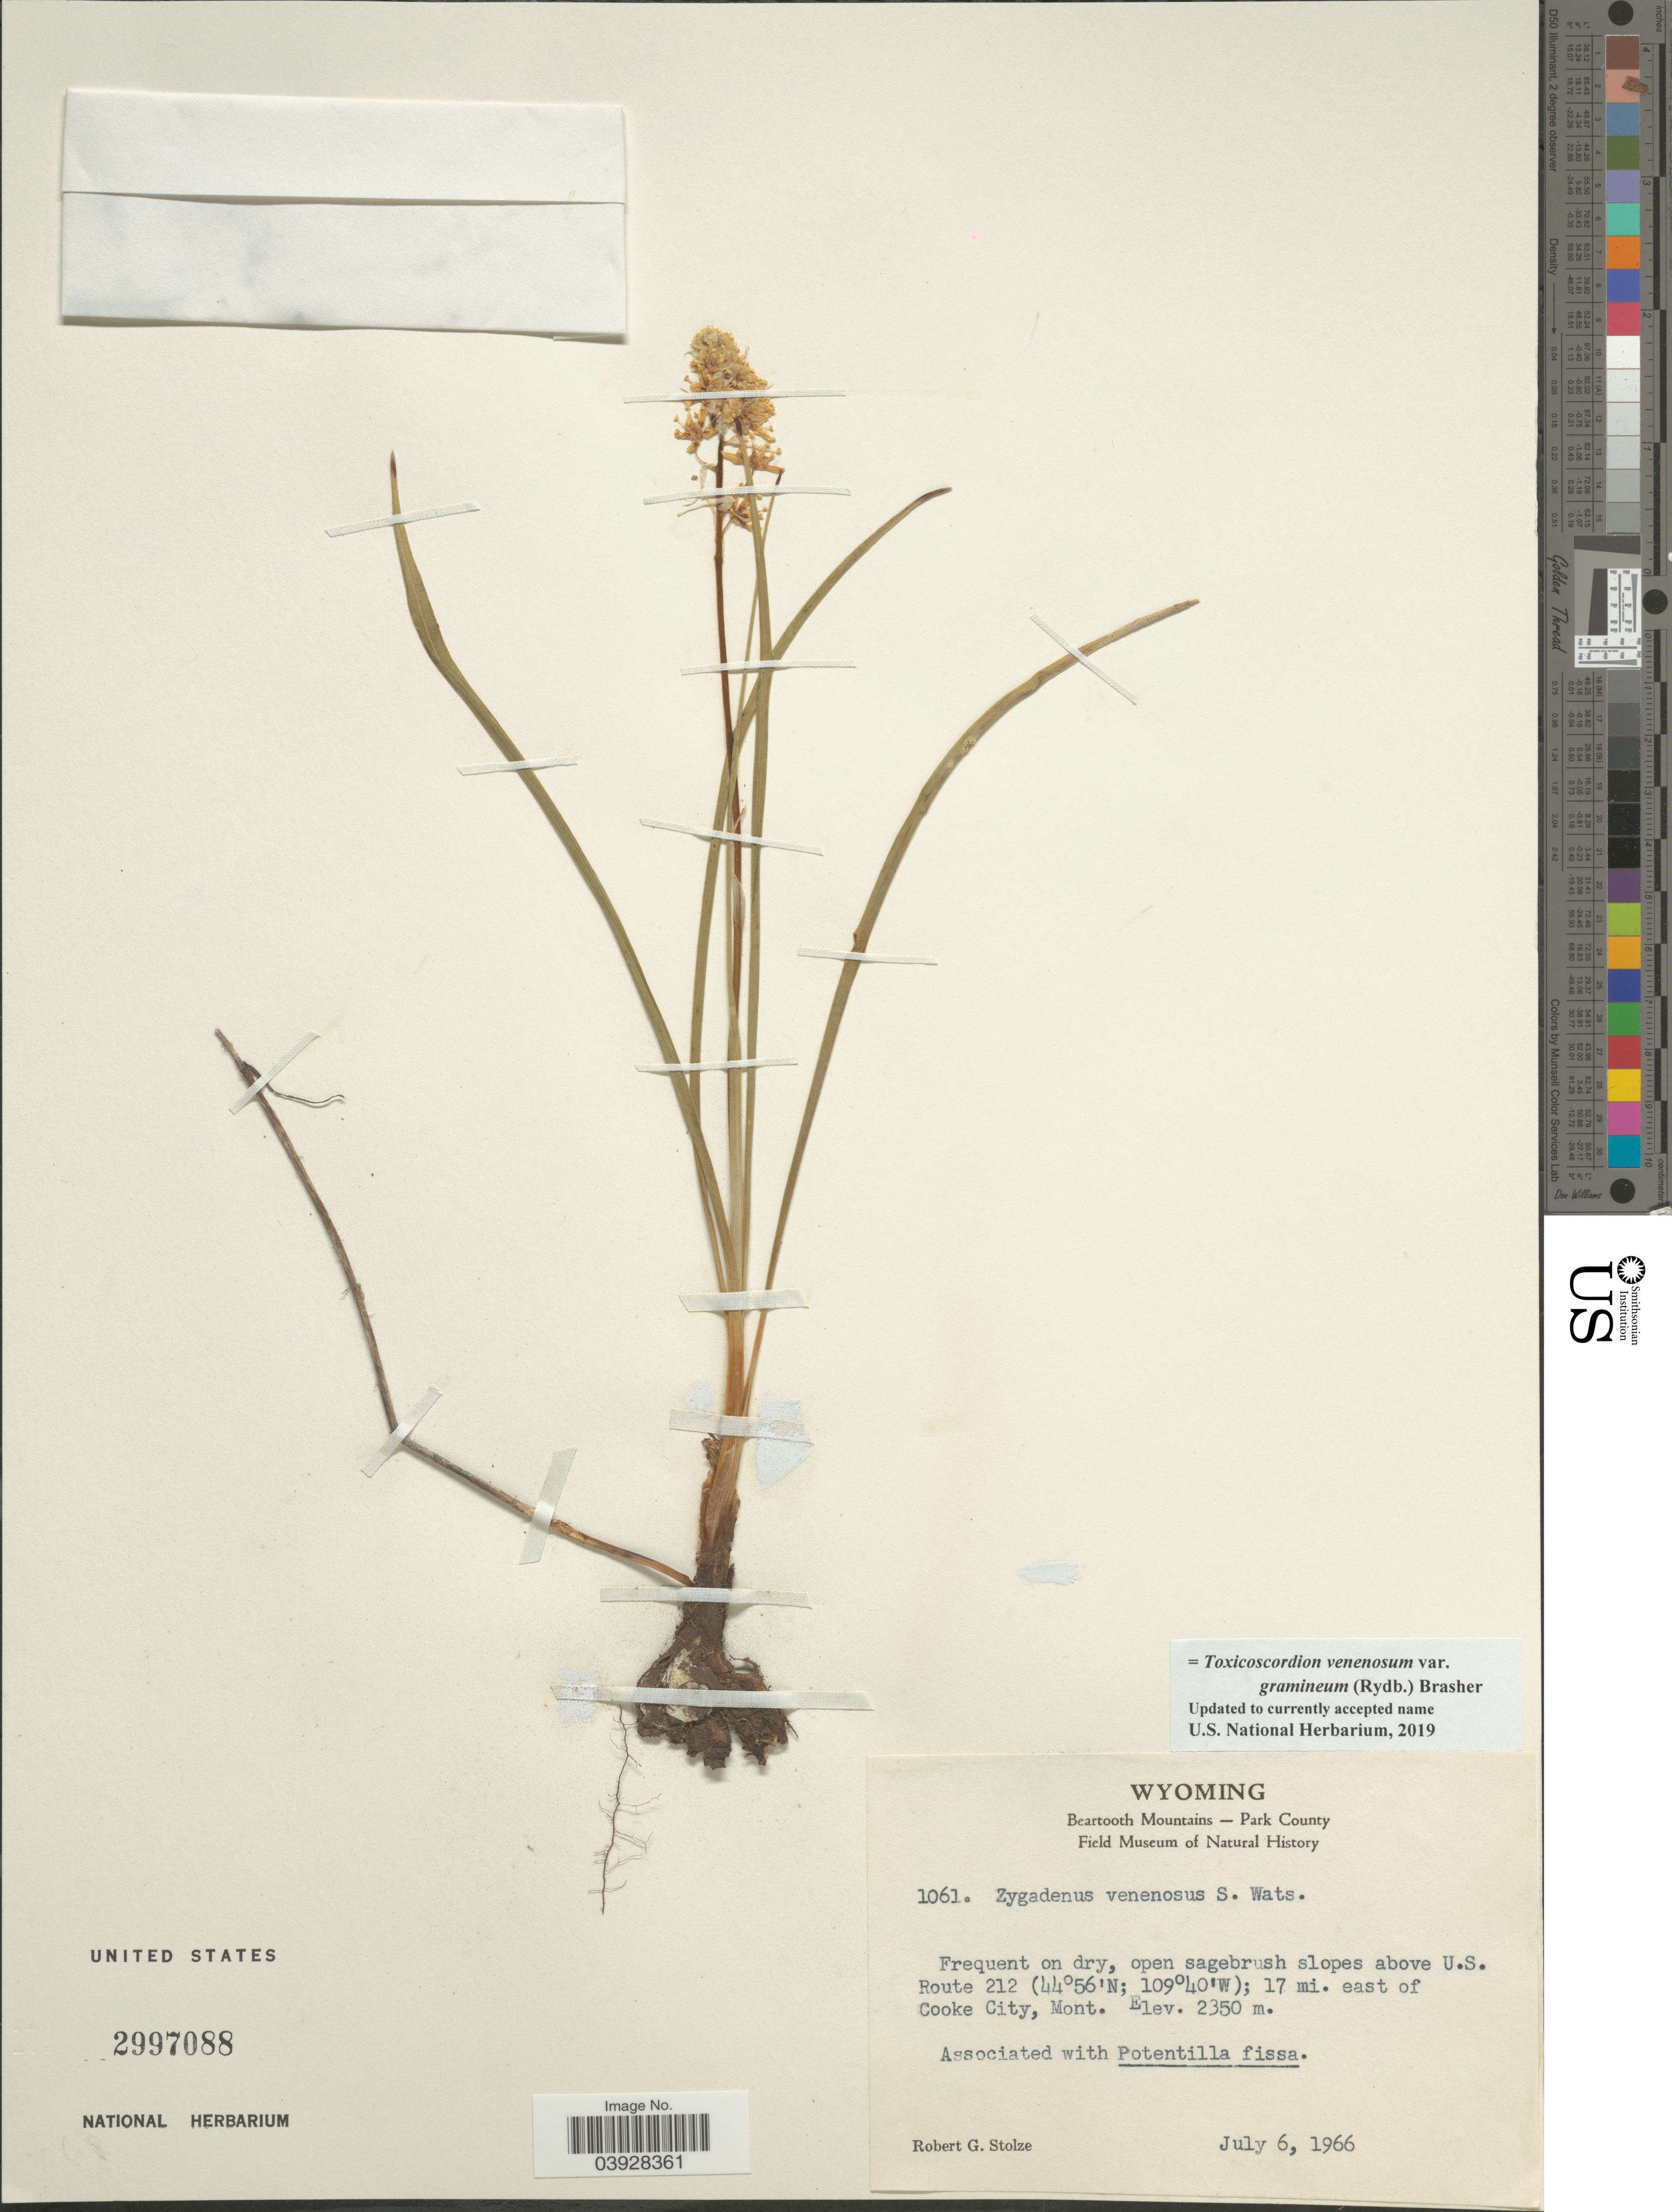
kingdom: Plantae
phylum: Tracheophyta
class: Liliopsida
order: Liliales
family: Melanthiaceae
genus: Toxicoscordion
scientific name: Toxicoscordion venenosum var. gramineum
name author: (Rydb.) Brasher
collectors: R. G. Stolze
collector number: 1061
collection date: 1966-07-06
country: United States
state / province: Wyoming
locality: Beartooth Mountains - Park County. Above U.S. Route 212; 17 mi. east of Cooke City.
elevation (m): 2350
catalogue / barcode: US 2997088